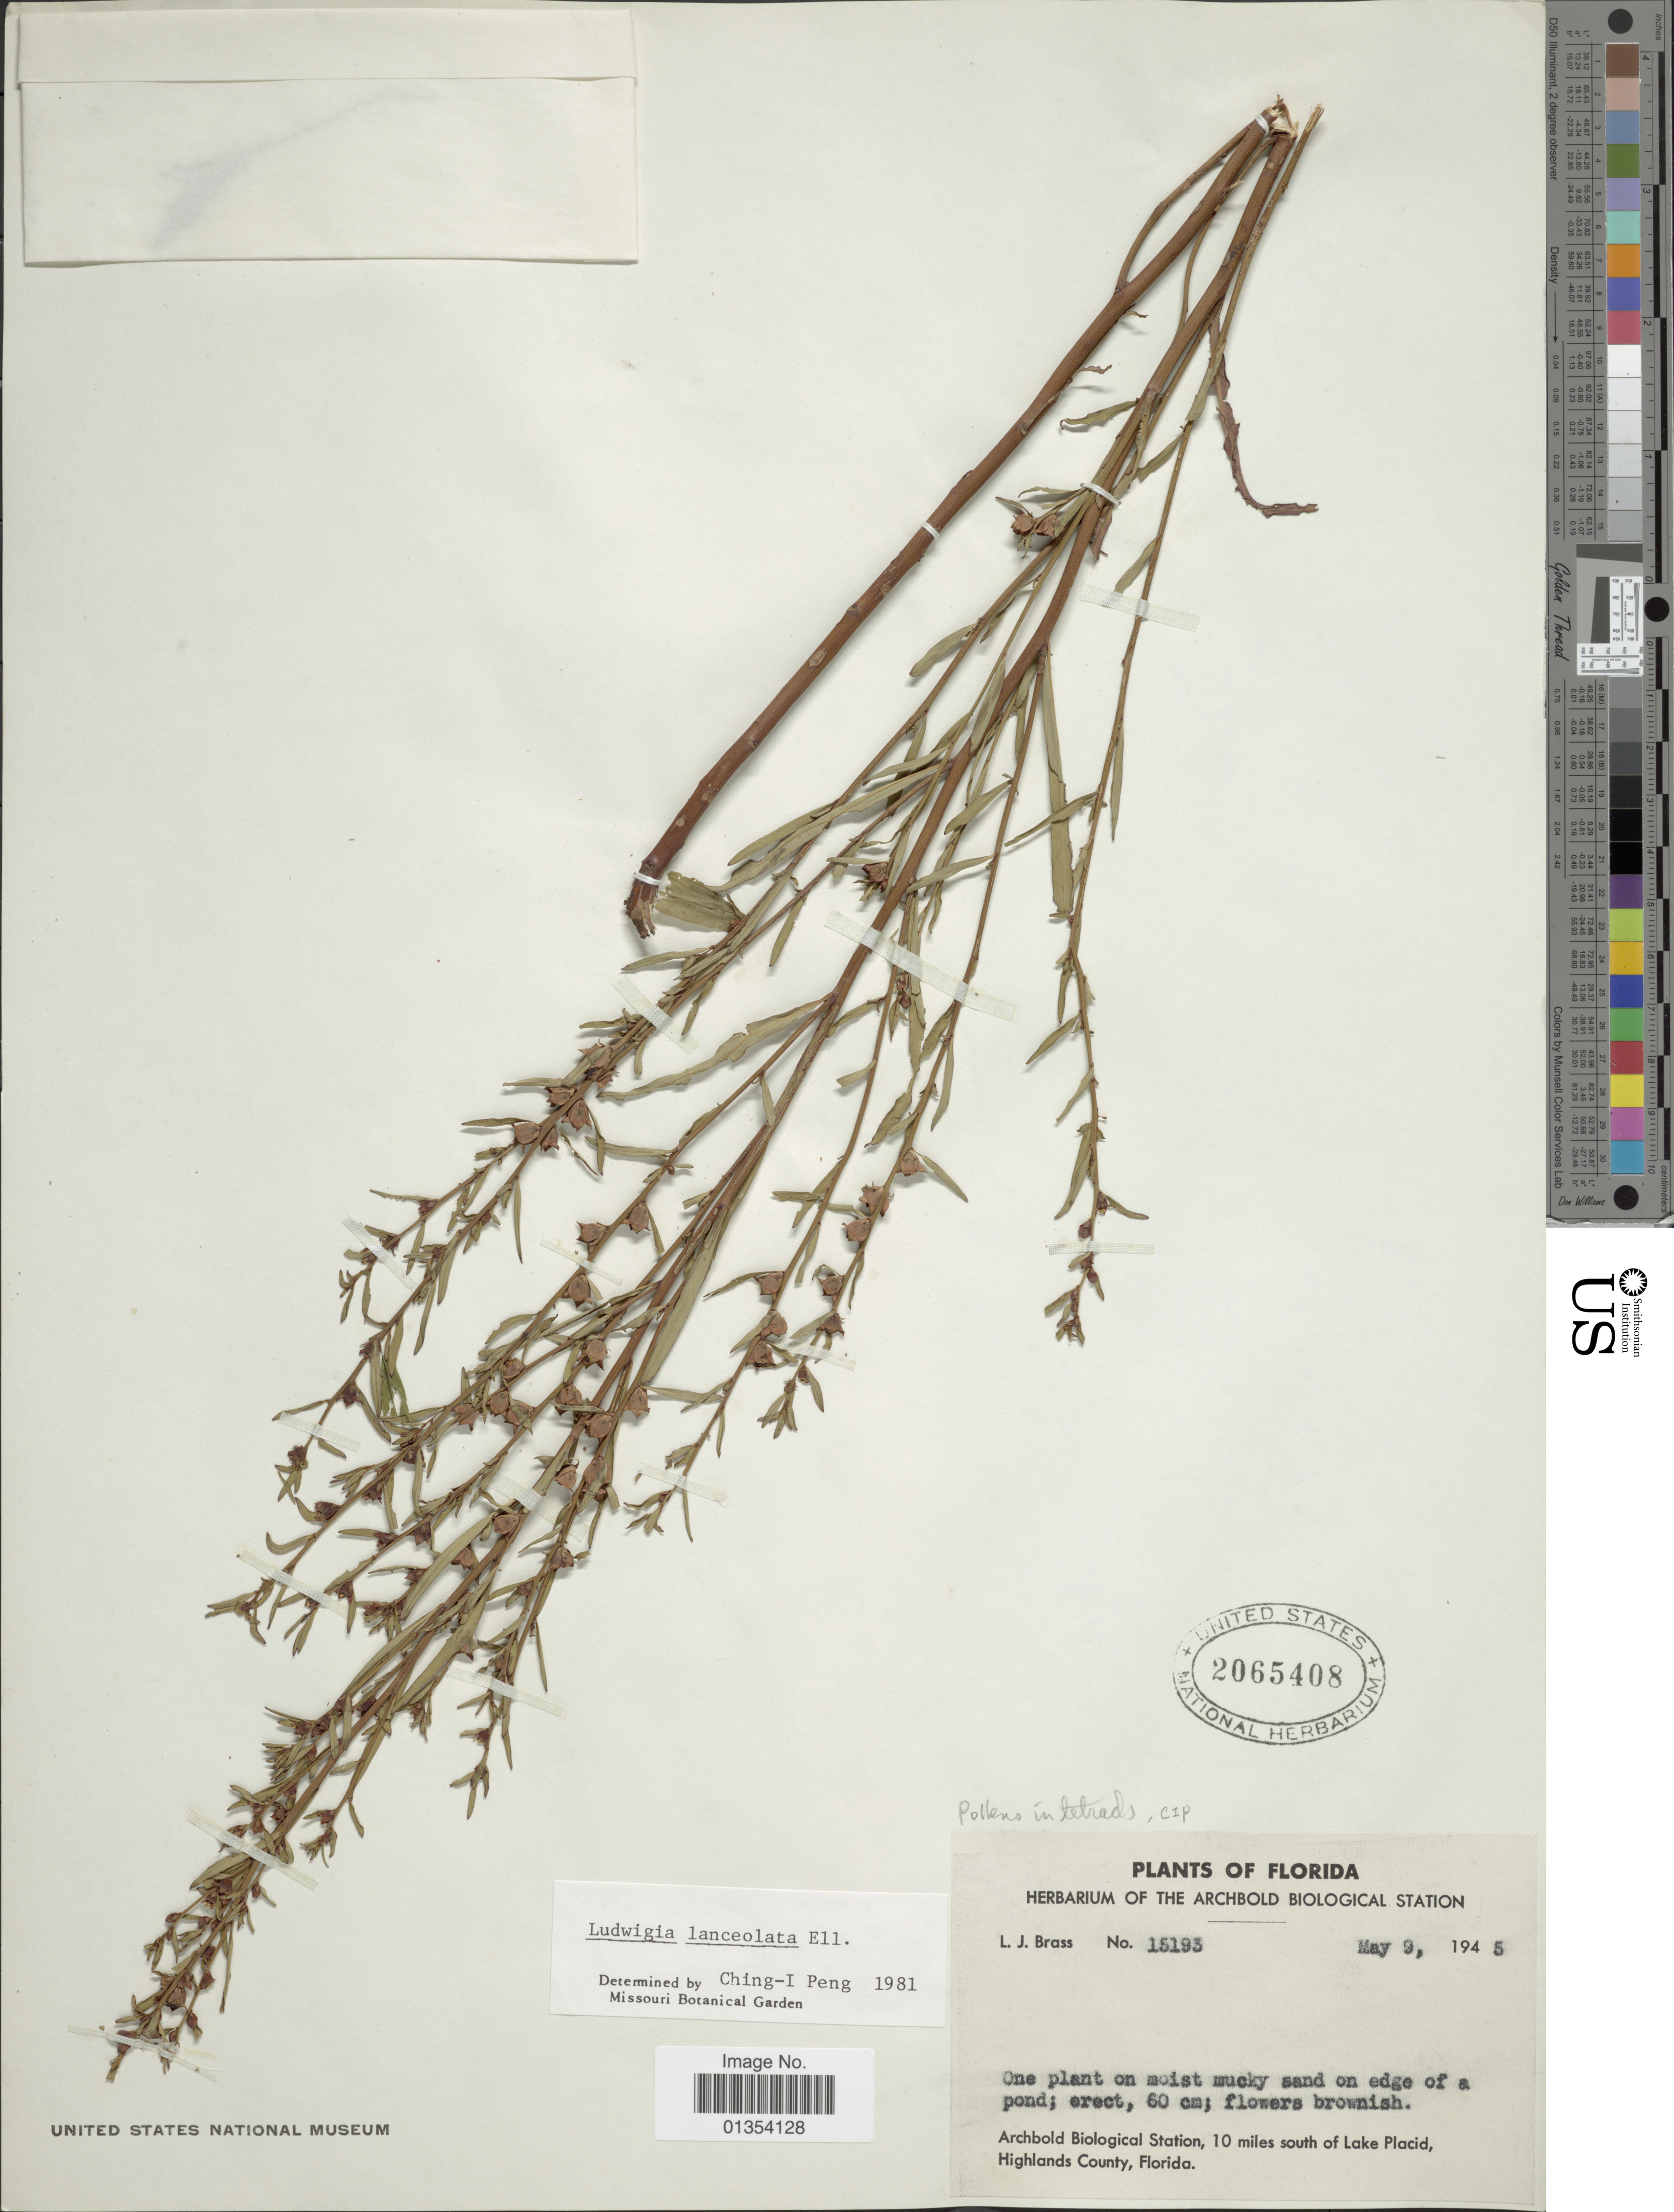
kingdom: Plantae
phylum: Tracheophyta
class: Magnoliopsida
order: Myrtales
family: Onagraceae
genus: Ludwigia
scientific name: Ludwigia lanceolata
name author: Elliott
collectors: L. J. Brass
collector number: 15193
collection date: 1945-05-03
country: United States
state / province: Florida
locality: Archbold Biological Station, 10 miles south of Lake Placid, Highlands County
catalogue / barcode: US 2065408